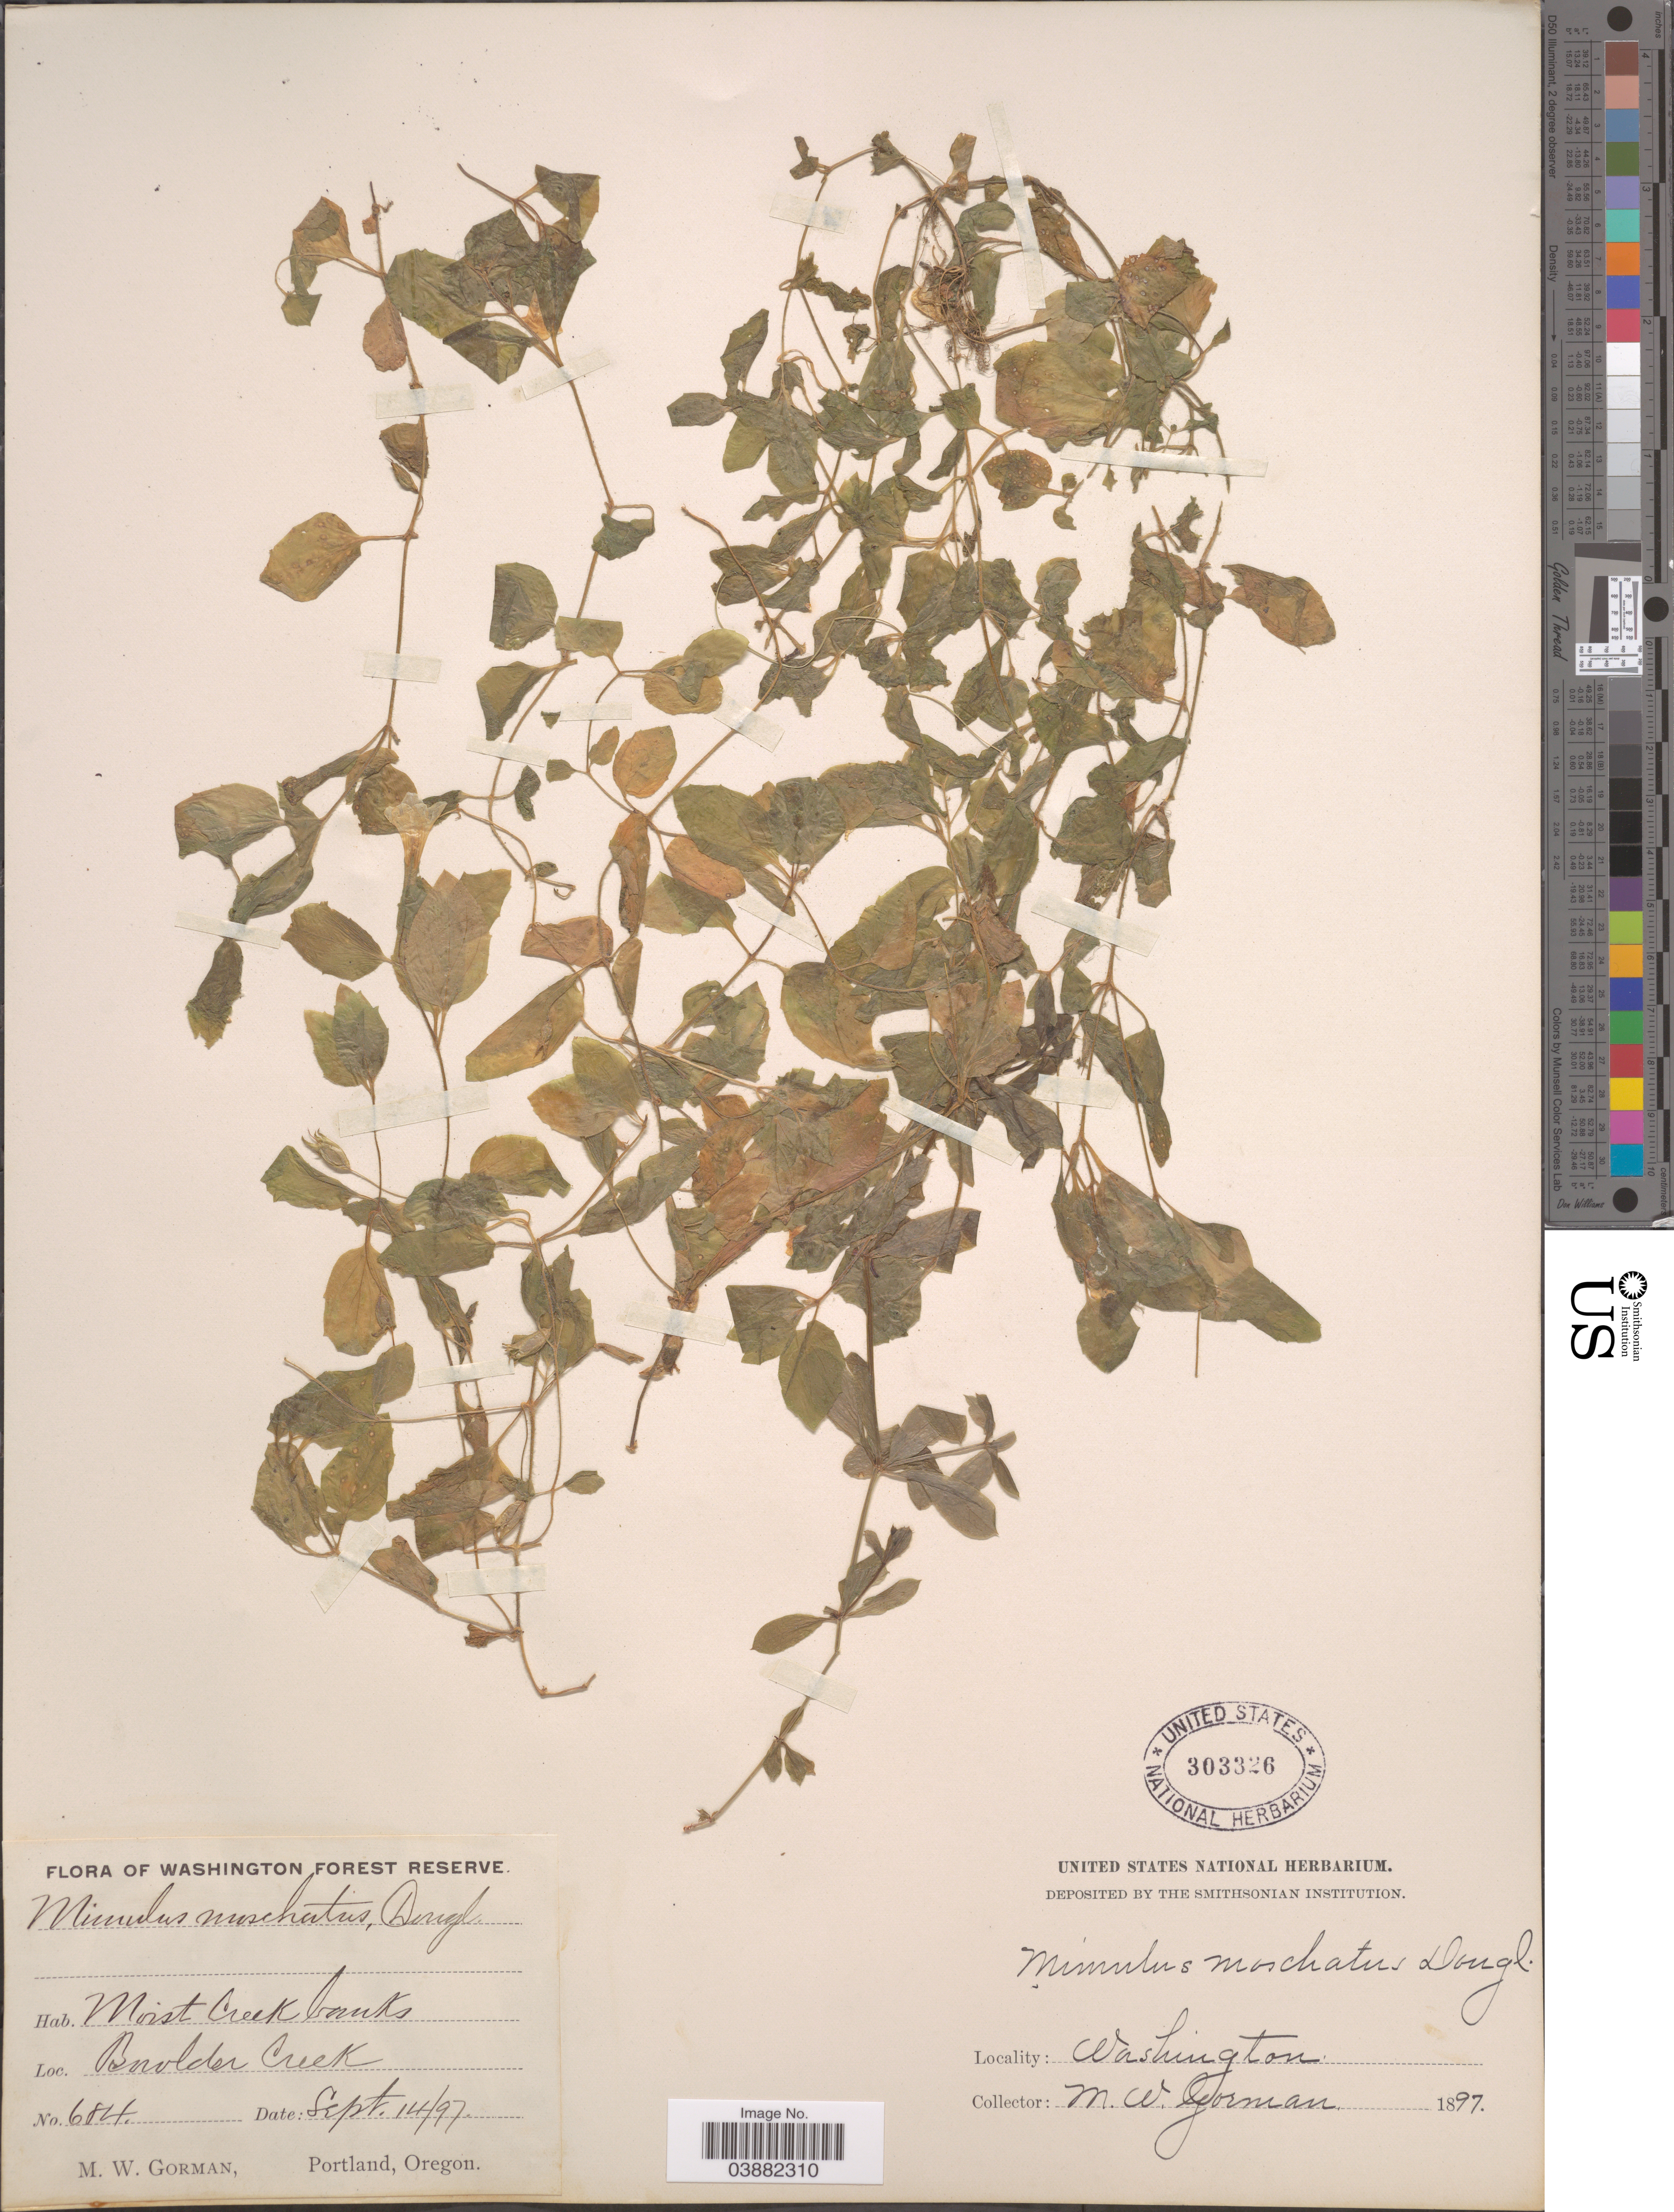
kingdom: Plantae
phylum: Tracheophyta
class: Magnoliopsida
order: Lamiales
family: Phrymaceae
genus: Mimulus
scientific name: Mimulus moschatus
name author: Douglas ex Lindl.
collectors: M. W. Gorman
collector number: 684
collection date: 1897-09-14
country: United States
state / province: Washington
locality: Washington Forest Reserve. Boulder Creek.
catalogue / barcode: US 303326